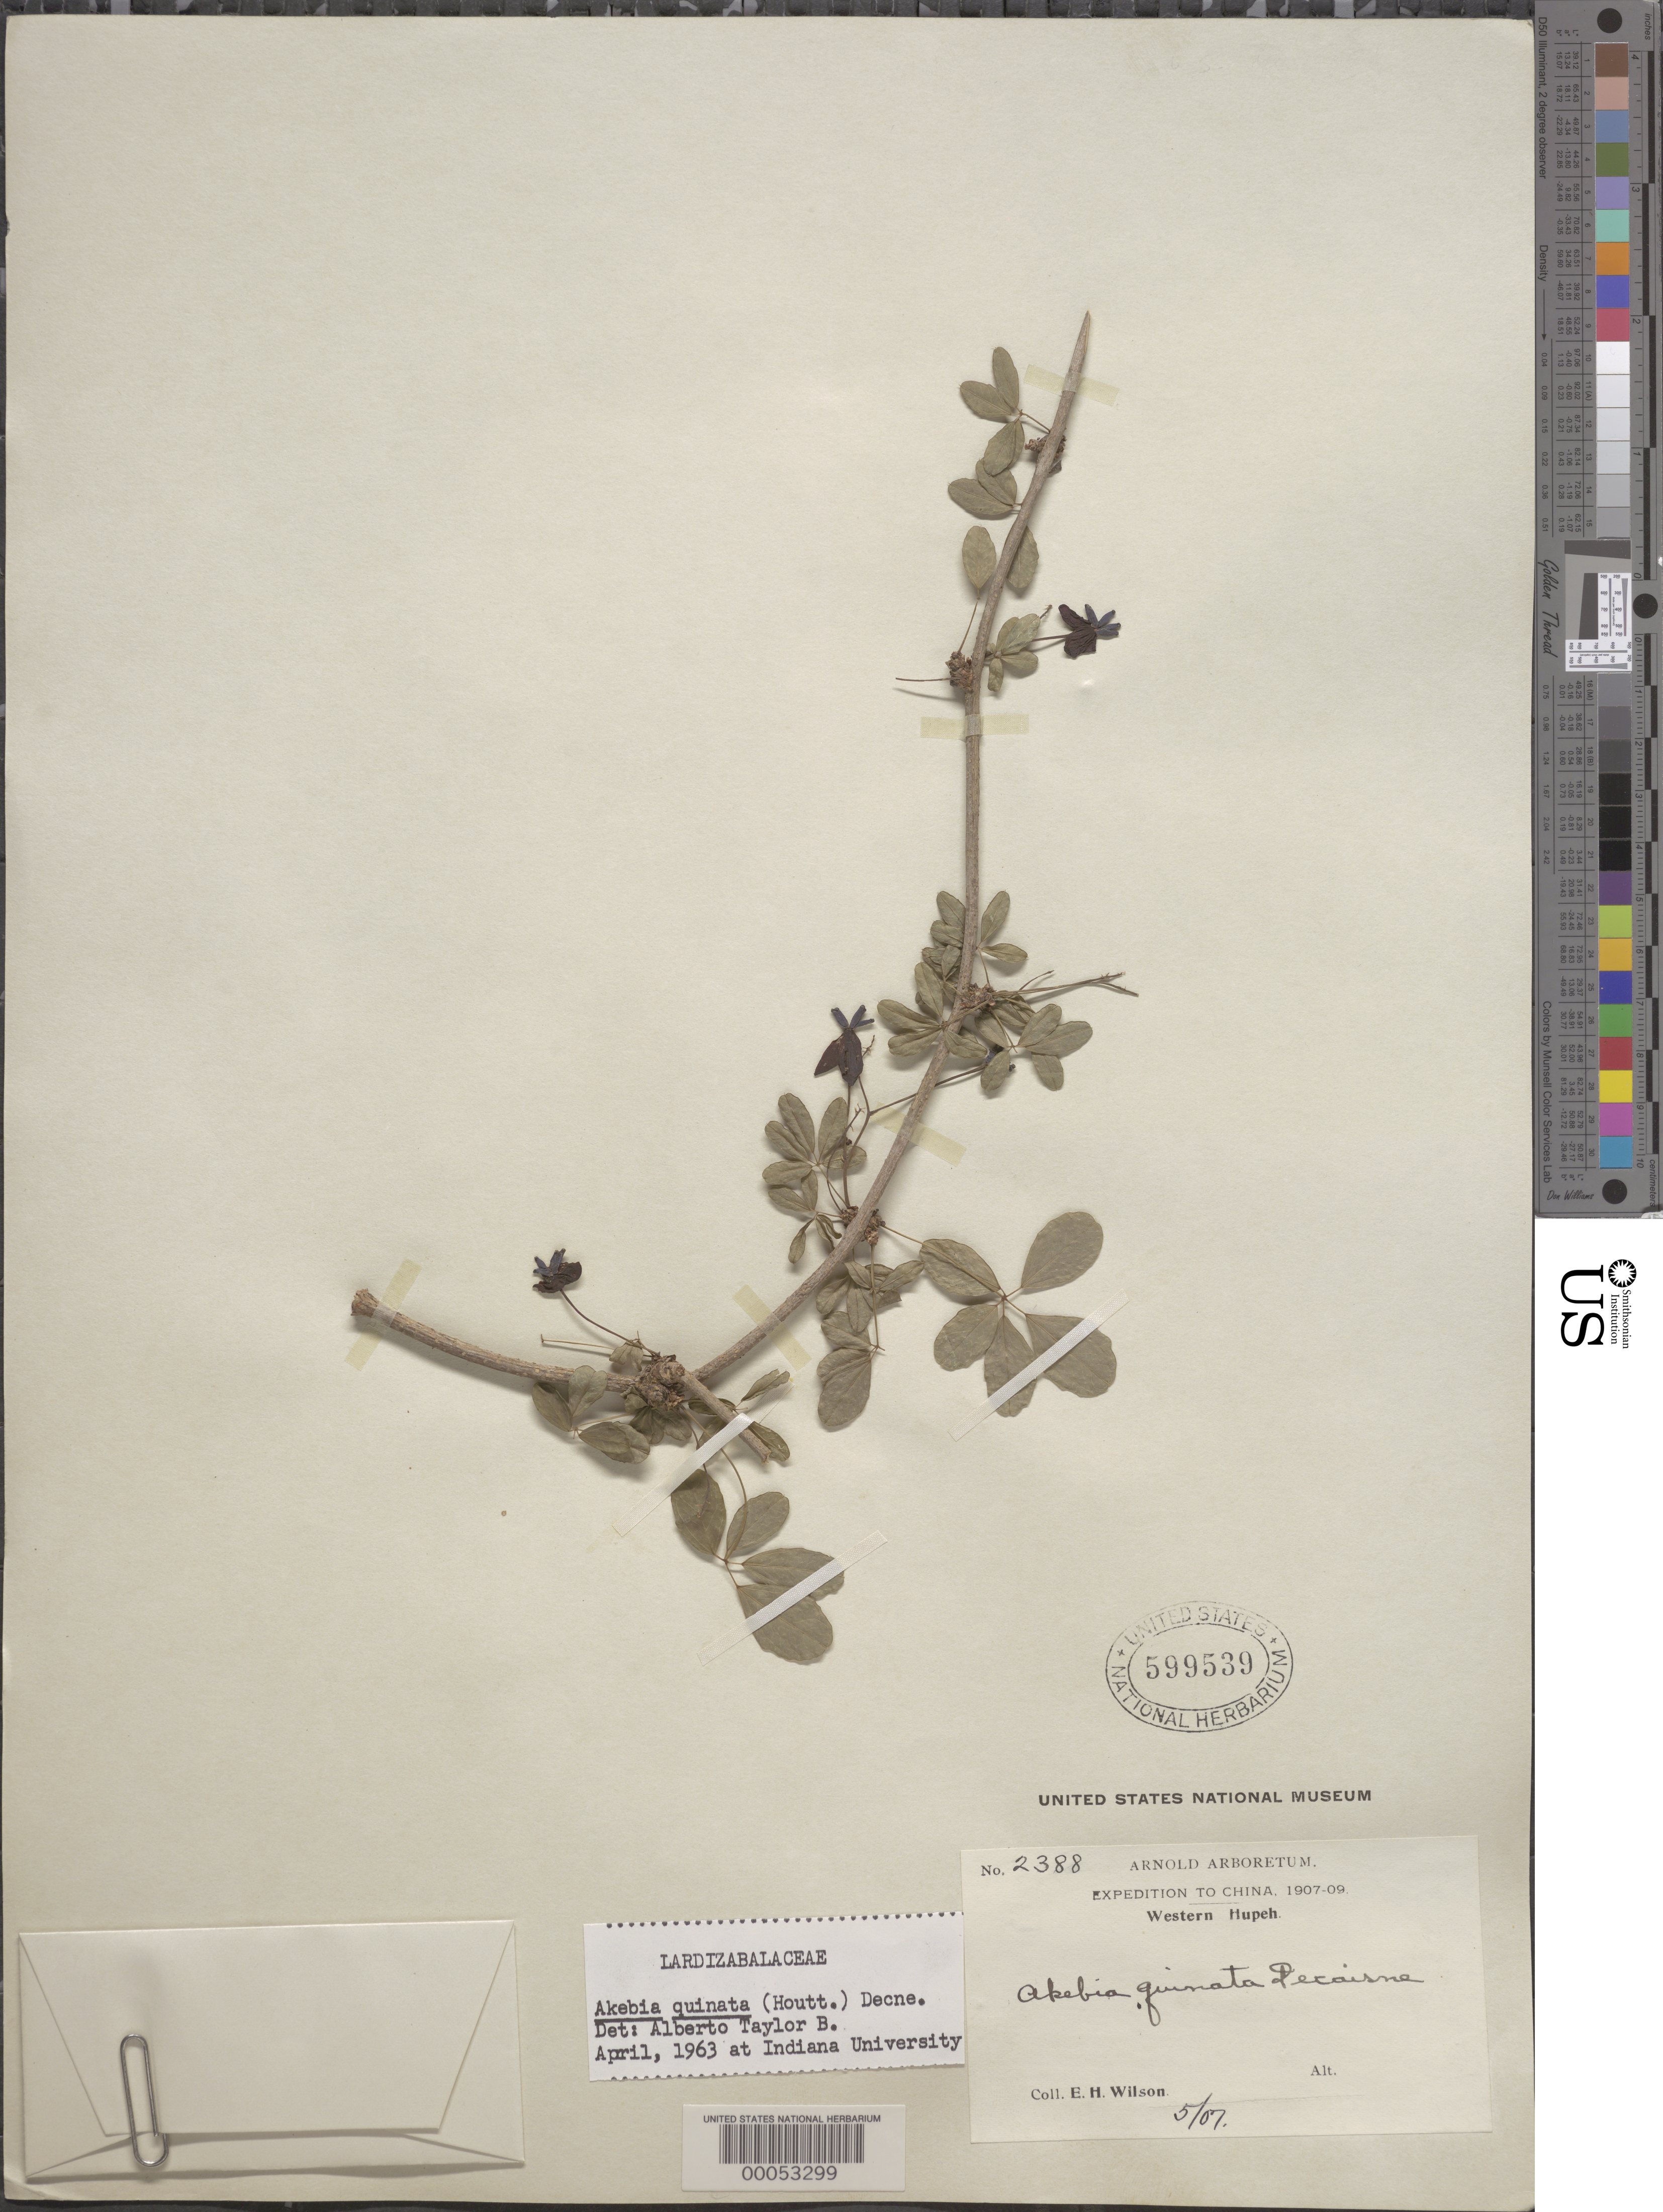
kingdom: Plantae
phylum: Tracheophyta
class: Magnoliopsida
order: Ranunculales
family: Lardizabalaceae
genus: Akebia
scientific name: Akebia quinata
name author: (Houtt.) Decne.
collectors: E. H. Wilson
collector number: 2388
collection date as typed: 07 May 1907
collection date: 1907-05-07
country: China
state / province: Hubei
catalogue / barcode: US 599539